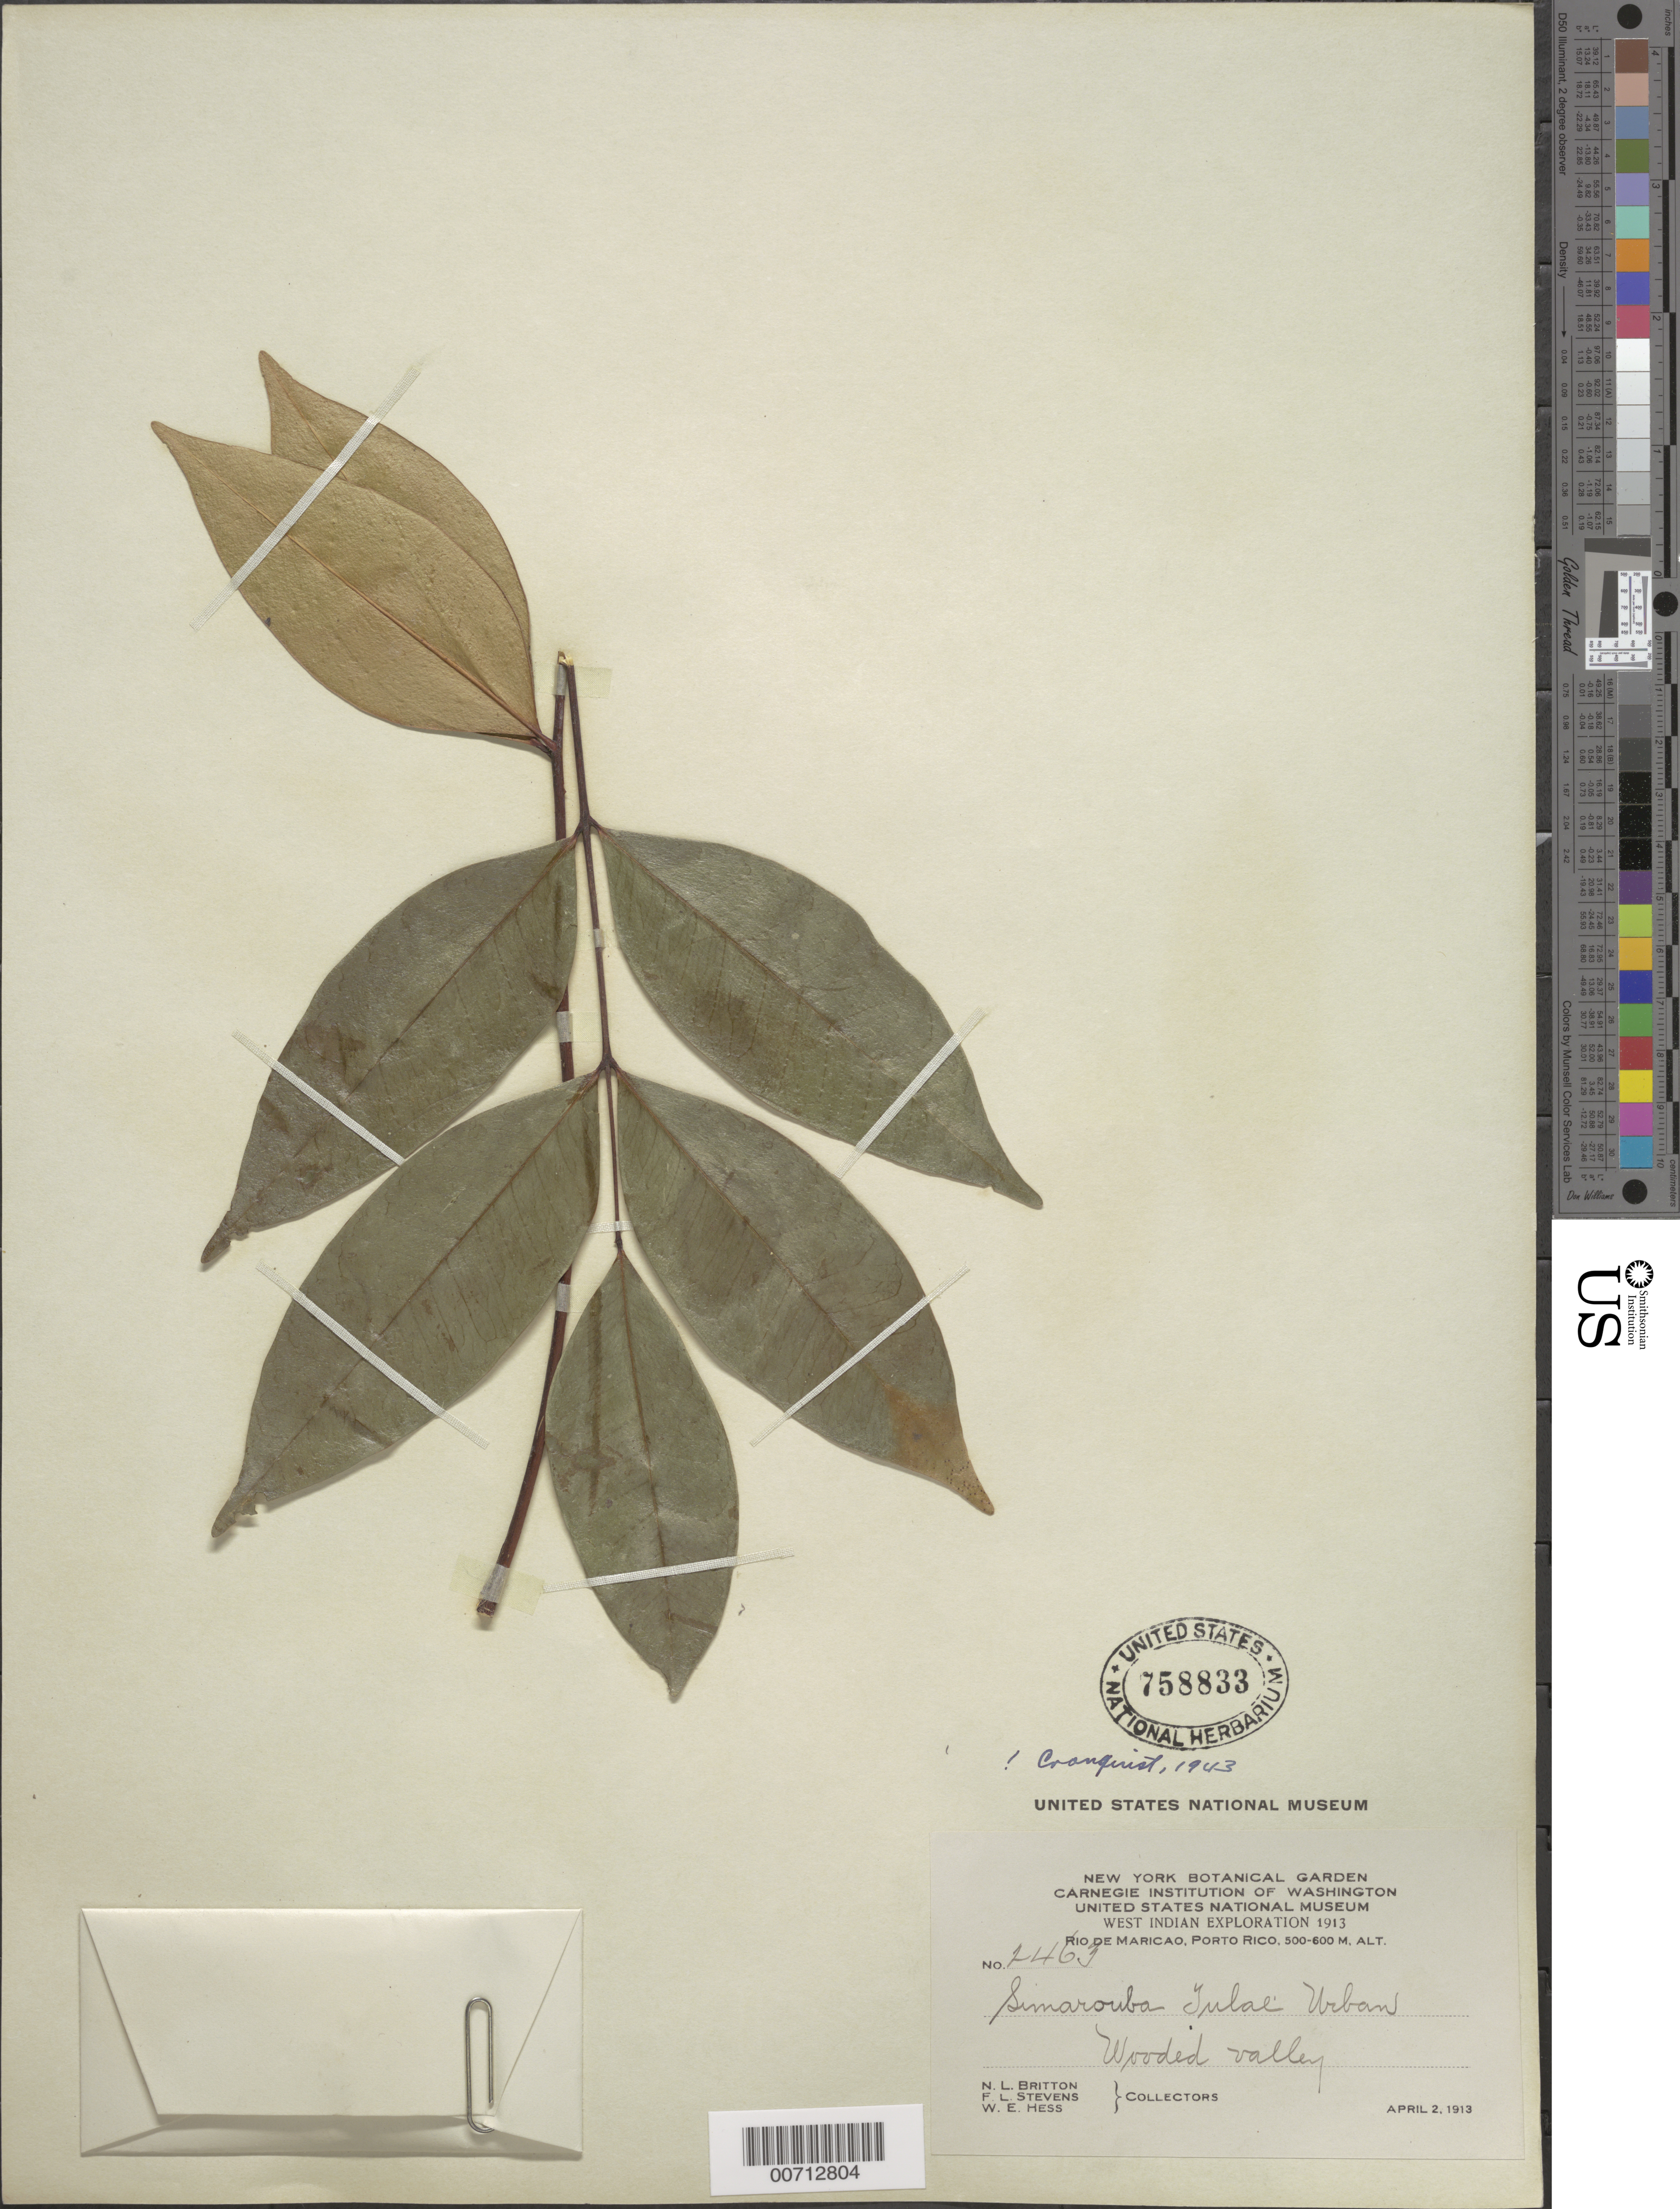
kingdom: Plantae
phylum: Tracheophyta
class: Magnoliopsida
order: Sapindales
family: Simaroubaceae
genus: Simarouba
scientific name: Simarouba tulae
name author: Urb.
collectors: N. Britton, F. L. Stevens & W. Hess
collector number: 2463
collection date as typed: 02 Apr 1913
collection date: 1913-04-02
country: Puerto Rico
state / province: Maricao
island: Greater Antilles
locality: Rio de Maricao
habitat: Wooded valley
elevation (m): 500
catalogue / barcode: US 758833